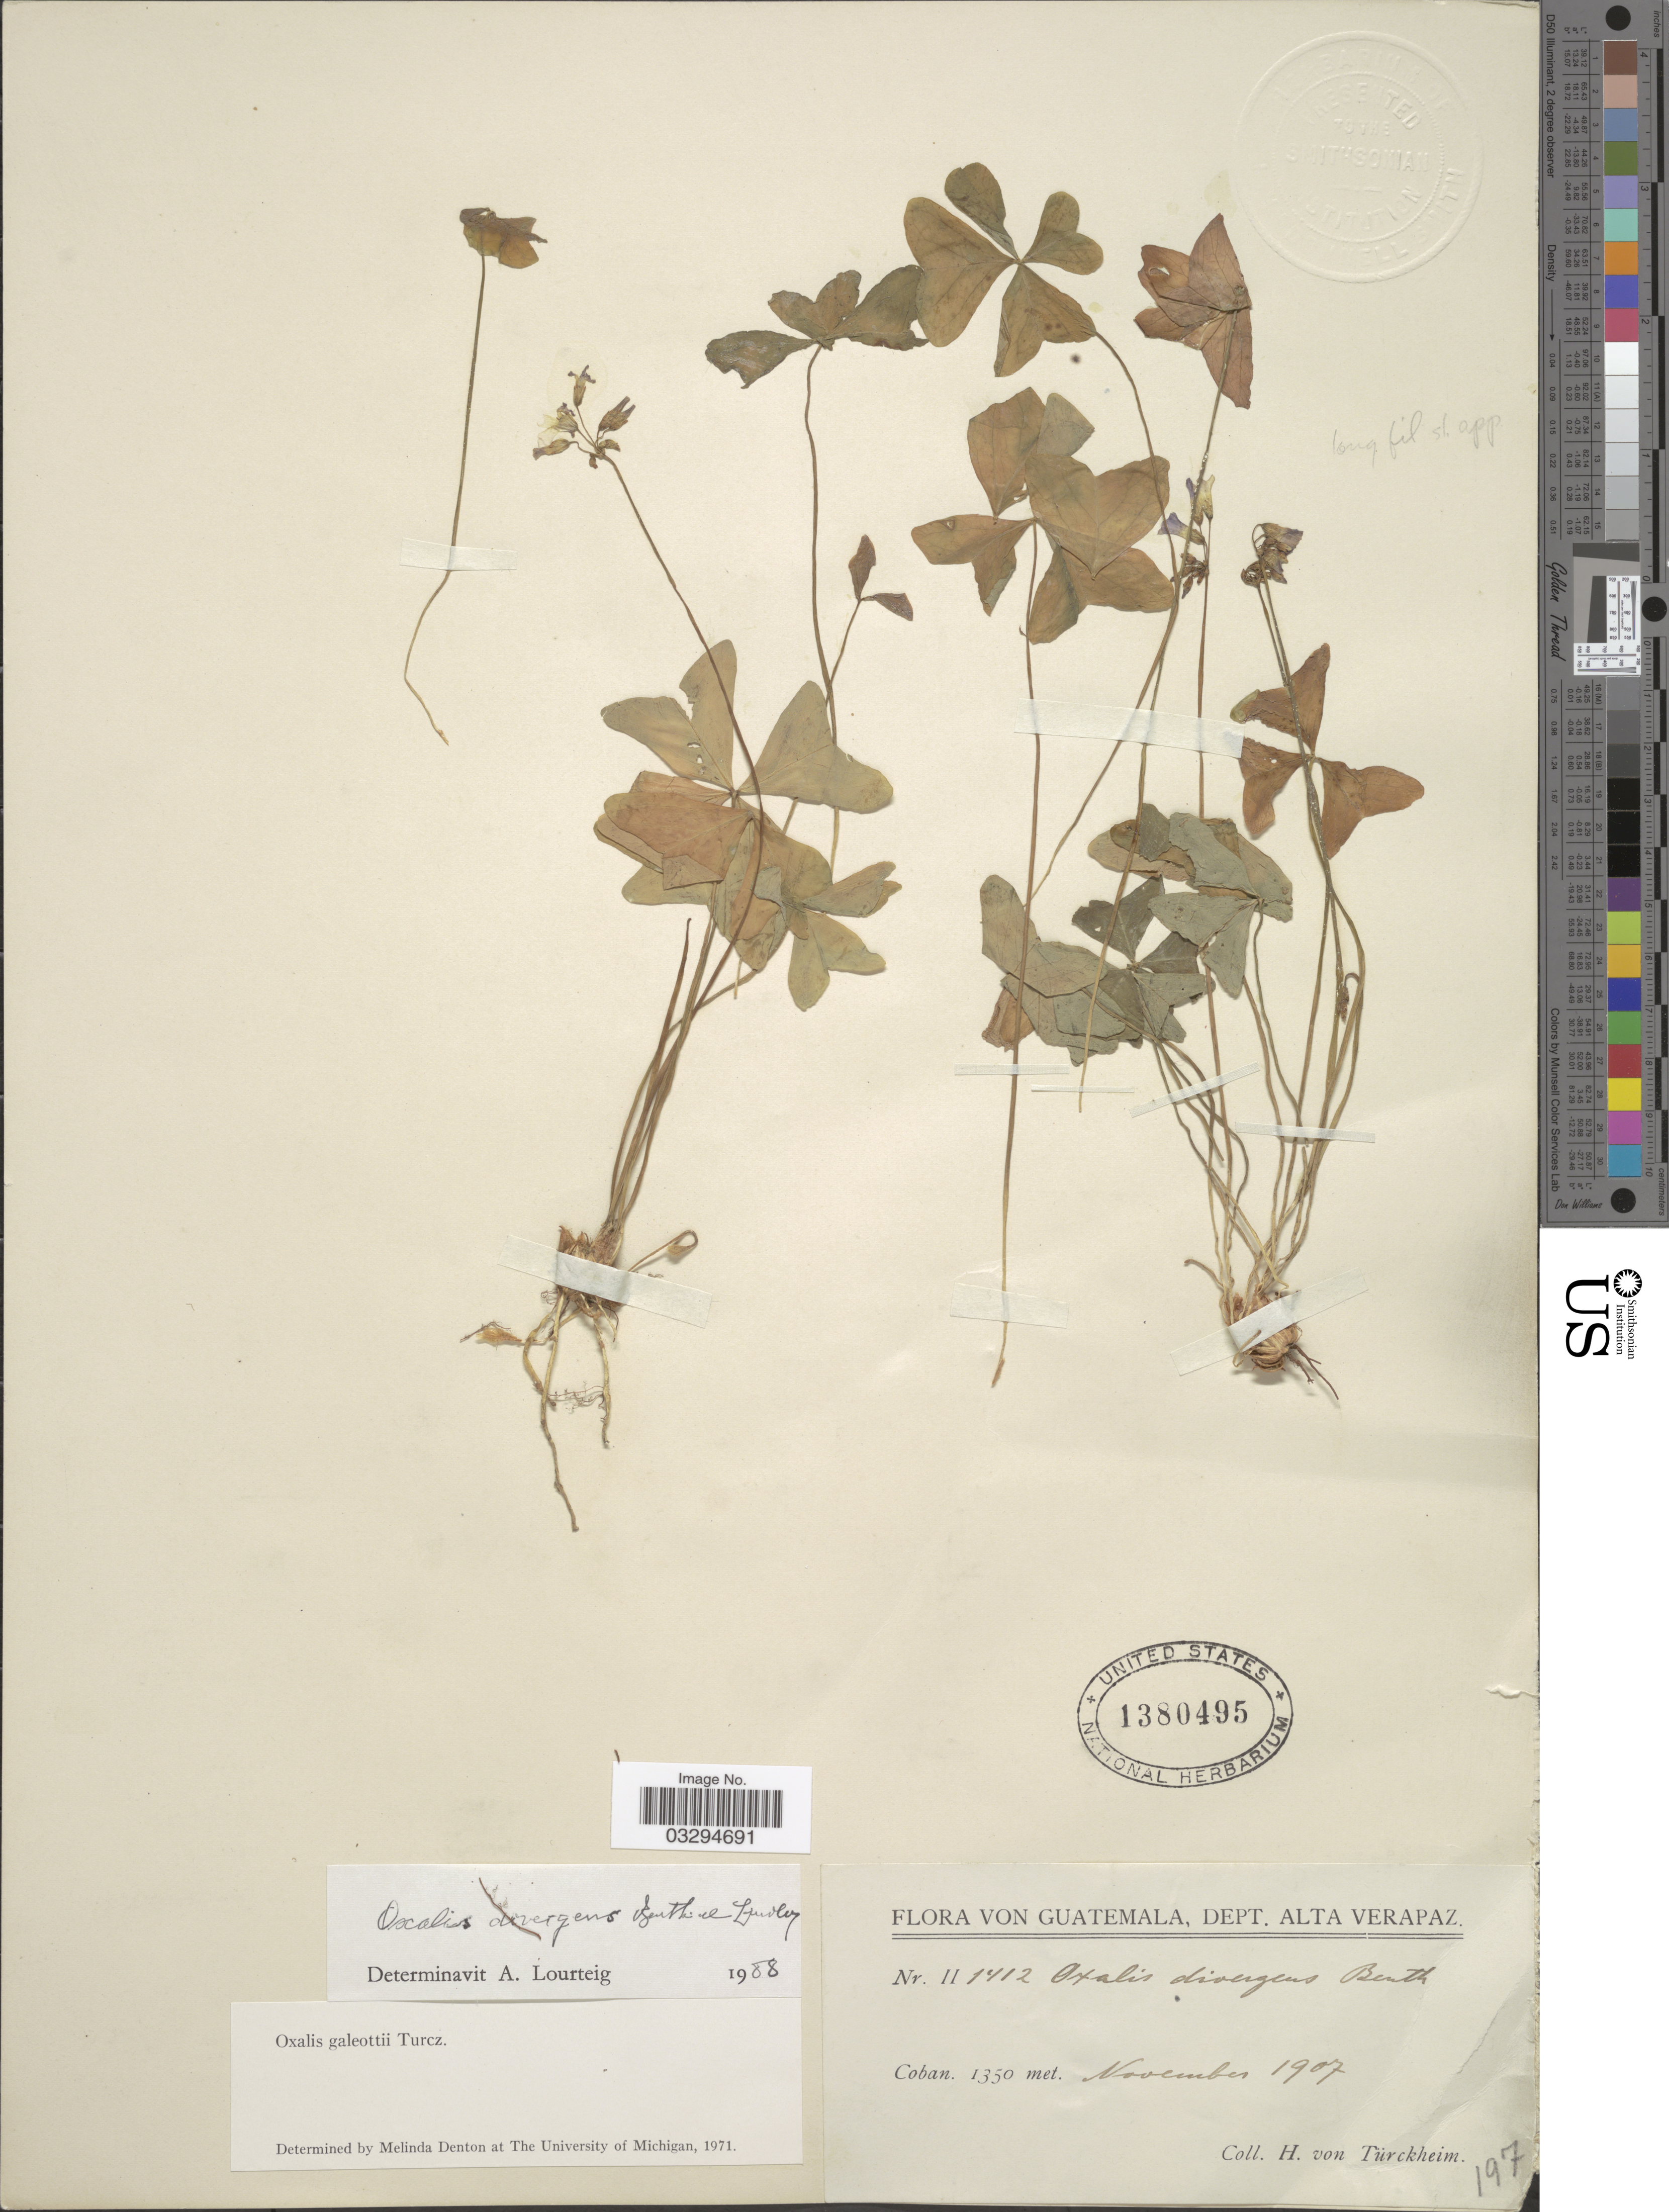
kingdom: Plantae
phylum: Tracheophyta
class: Magnoliopsida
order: Oxalidales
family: Oxalidaceae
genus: Oxalis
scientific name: Oxalis divergens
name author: Benth. ex Lindl.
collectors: H. von Türckheim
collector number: II1412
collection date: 1907-11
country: Guatemala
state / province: Alta Verapaz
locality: Coban.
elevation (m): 1350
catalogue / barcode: US 1380495